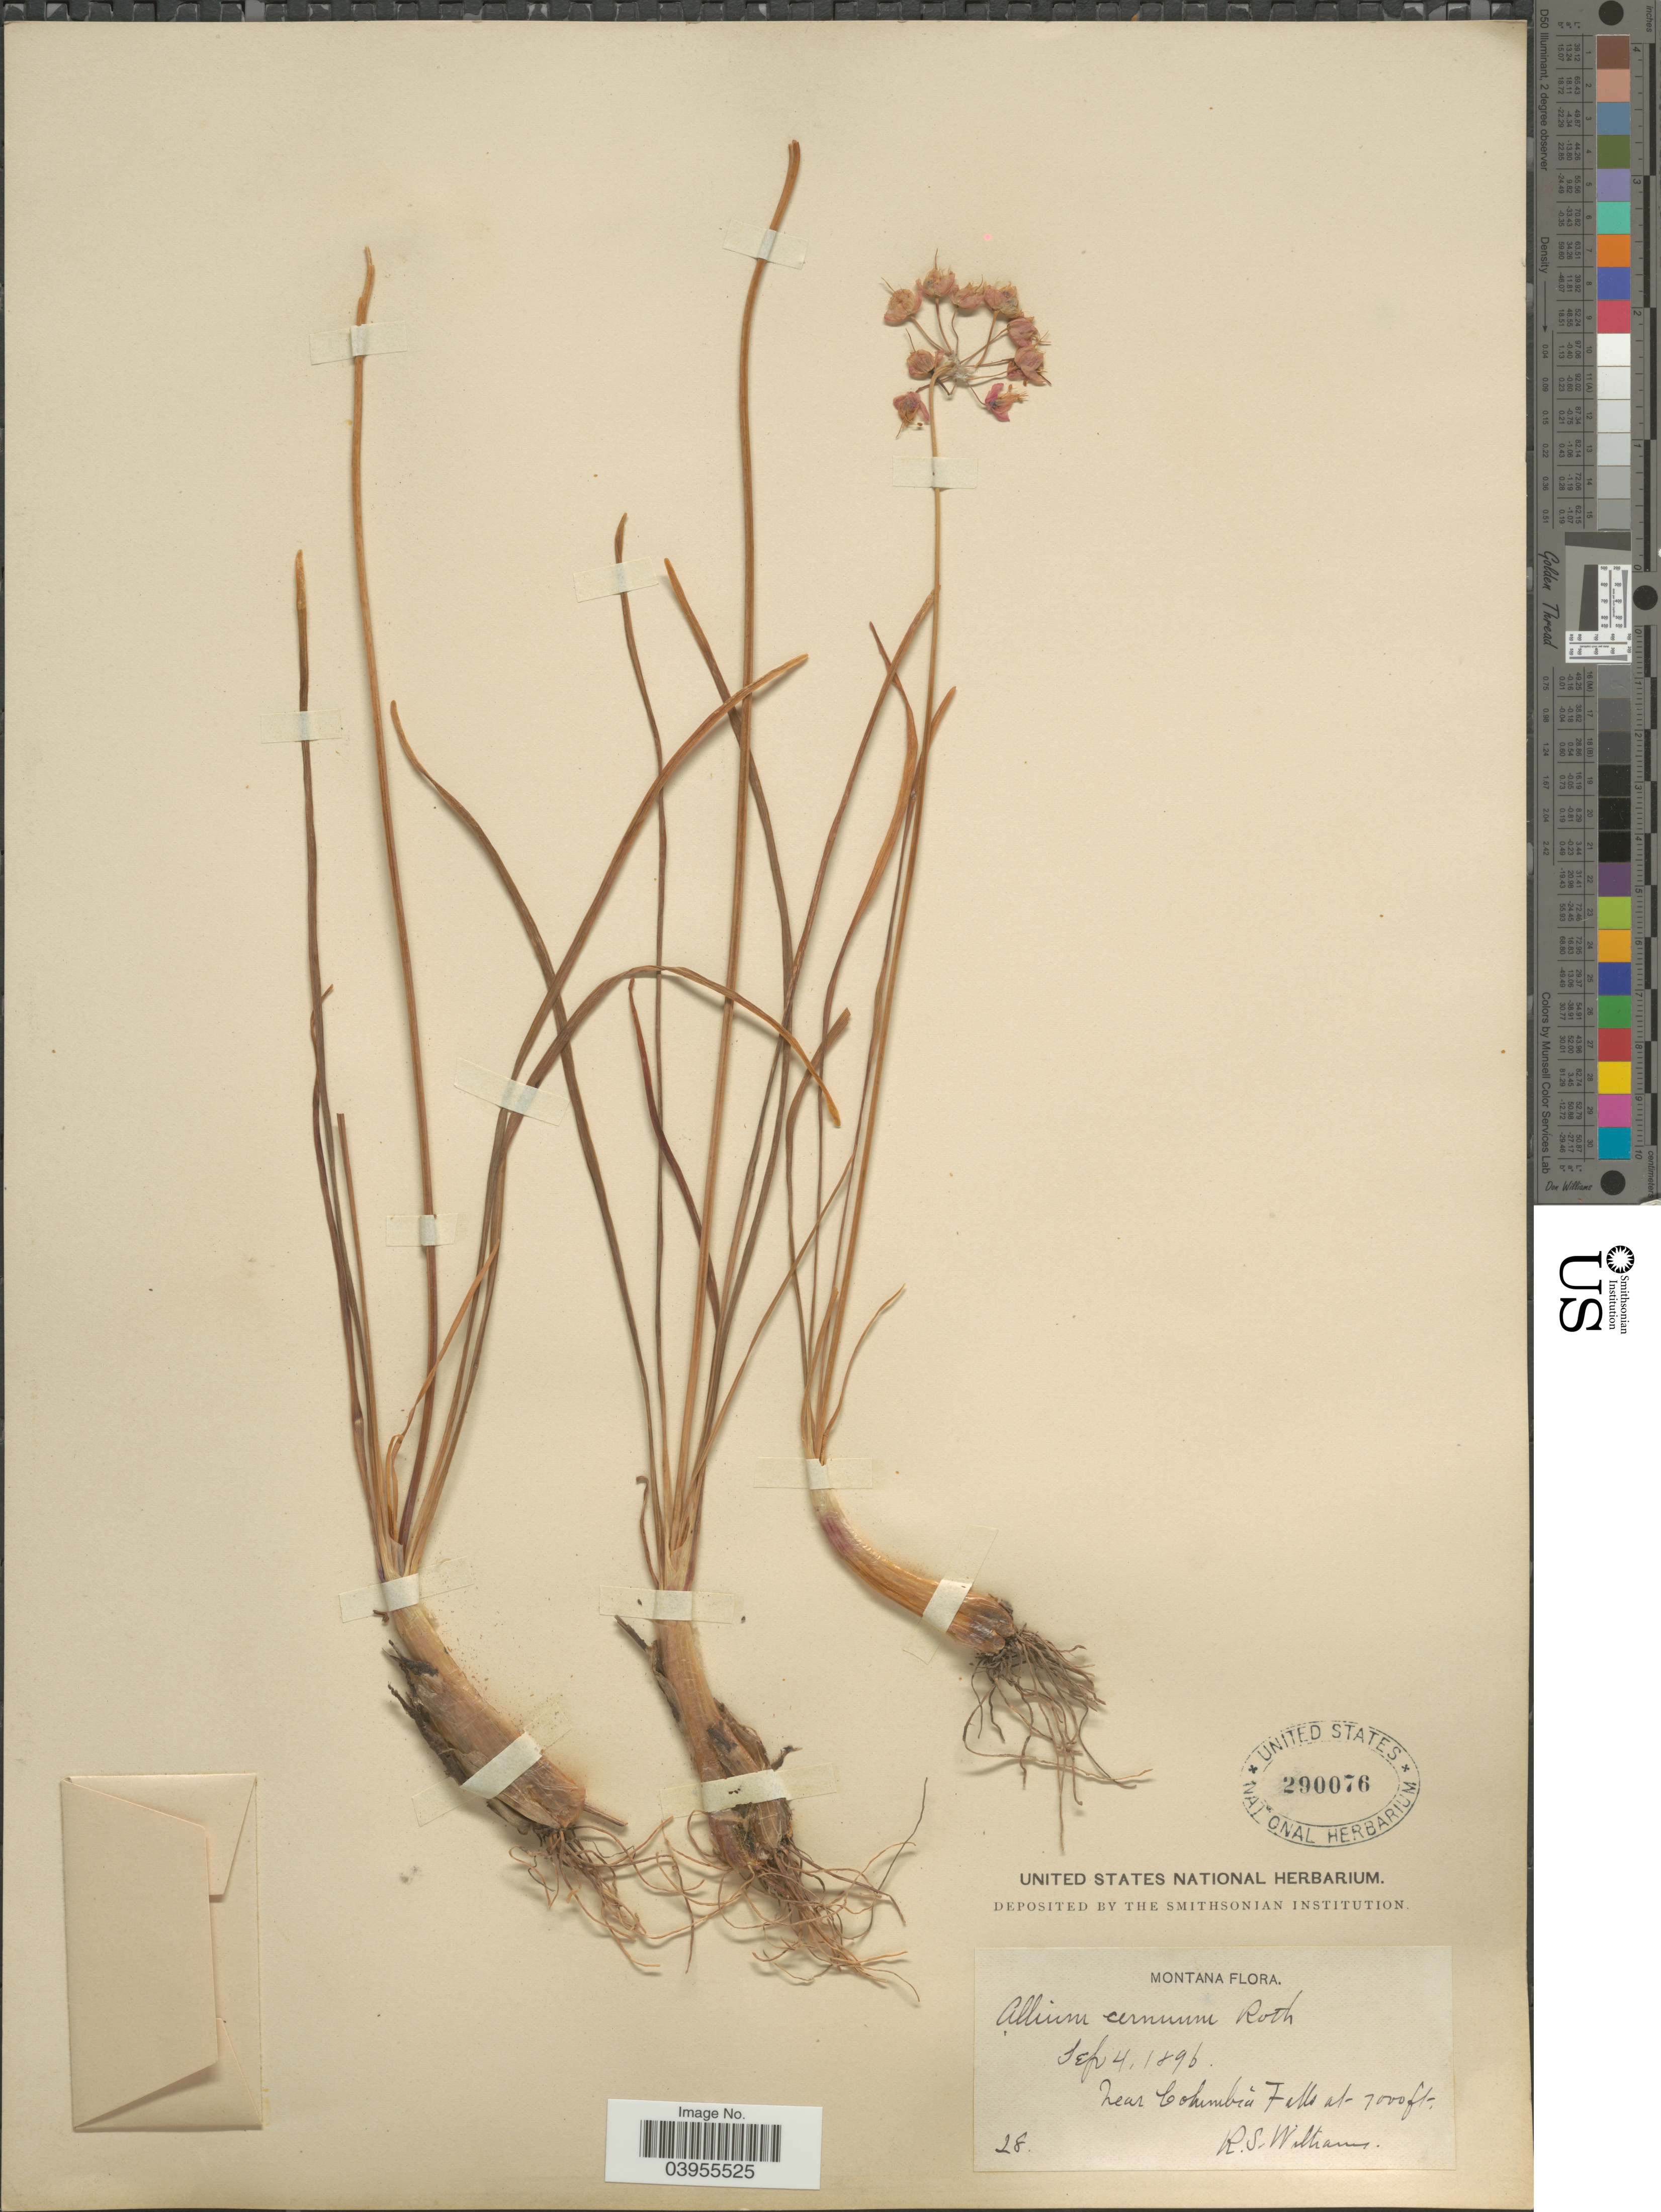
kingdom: Plantae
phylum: Tracheophyta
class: Liliopsida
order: Asparagales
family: Amaryllidaceae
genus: Allium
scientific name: Allium cernuum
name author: Roth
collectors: R. S. Williams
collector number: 28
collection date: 1896-09-04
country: United States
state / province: Montana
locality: Near Columbia Falls.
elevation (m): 2134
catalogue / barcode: US 290076